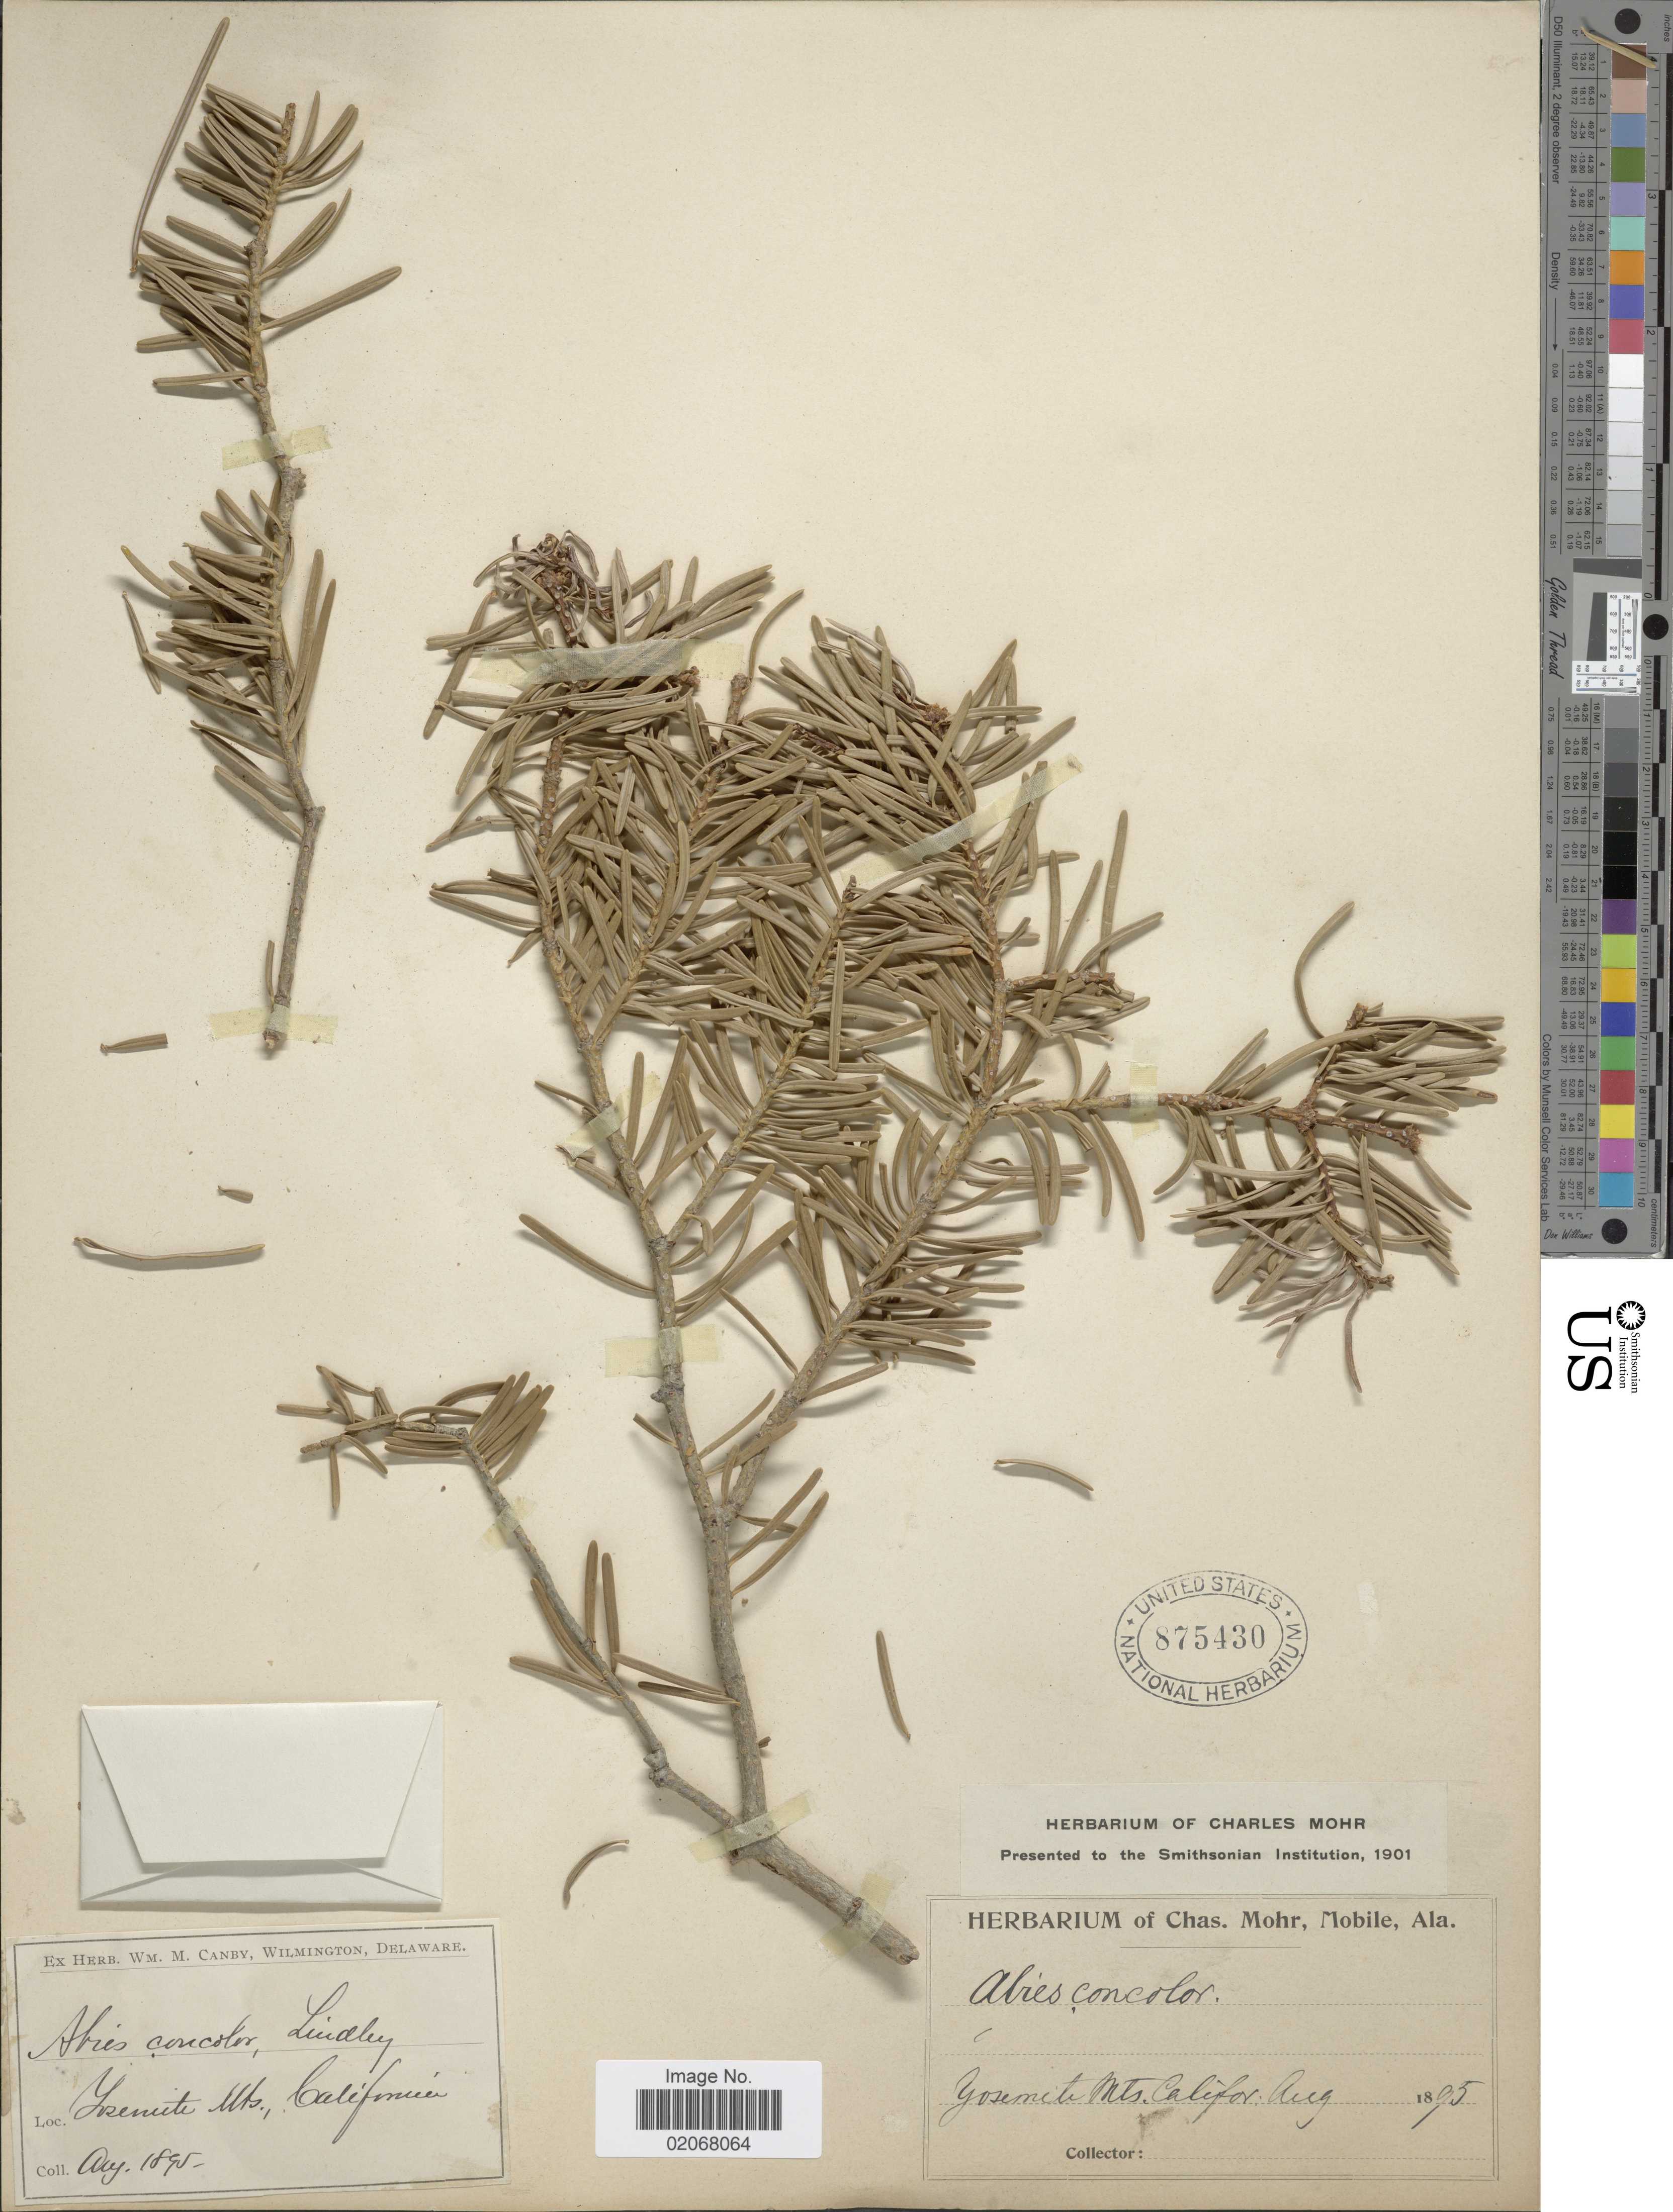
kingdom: Plantae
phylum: Tracheophyta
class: Pinopsida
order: Pinales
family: Pinaceae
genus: Abies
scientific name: Abies concolor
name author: (Gordon & Glend.) Lindl. ex Hildebr.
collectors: ex herb. Charles Mohr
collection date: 1895-08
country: United States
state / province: California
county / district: Mariposa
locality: Yosemite Mts, Califor.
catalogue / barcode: US 875430